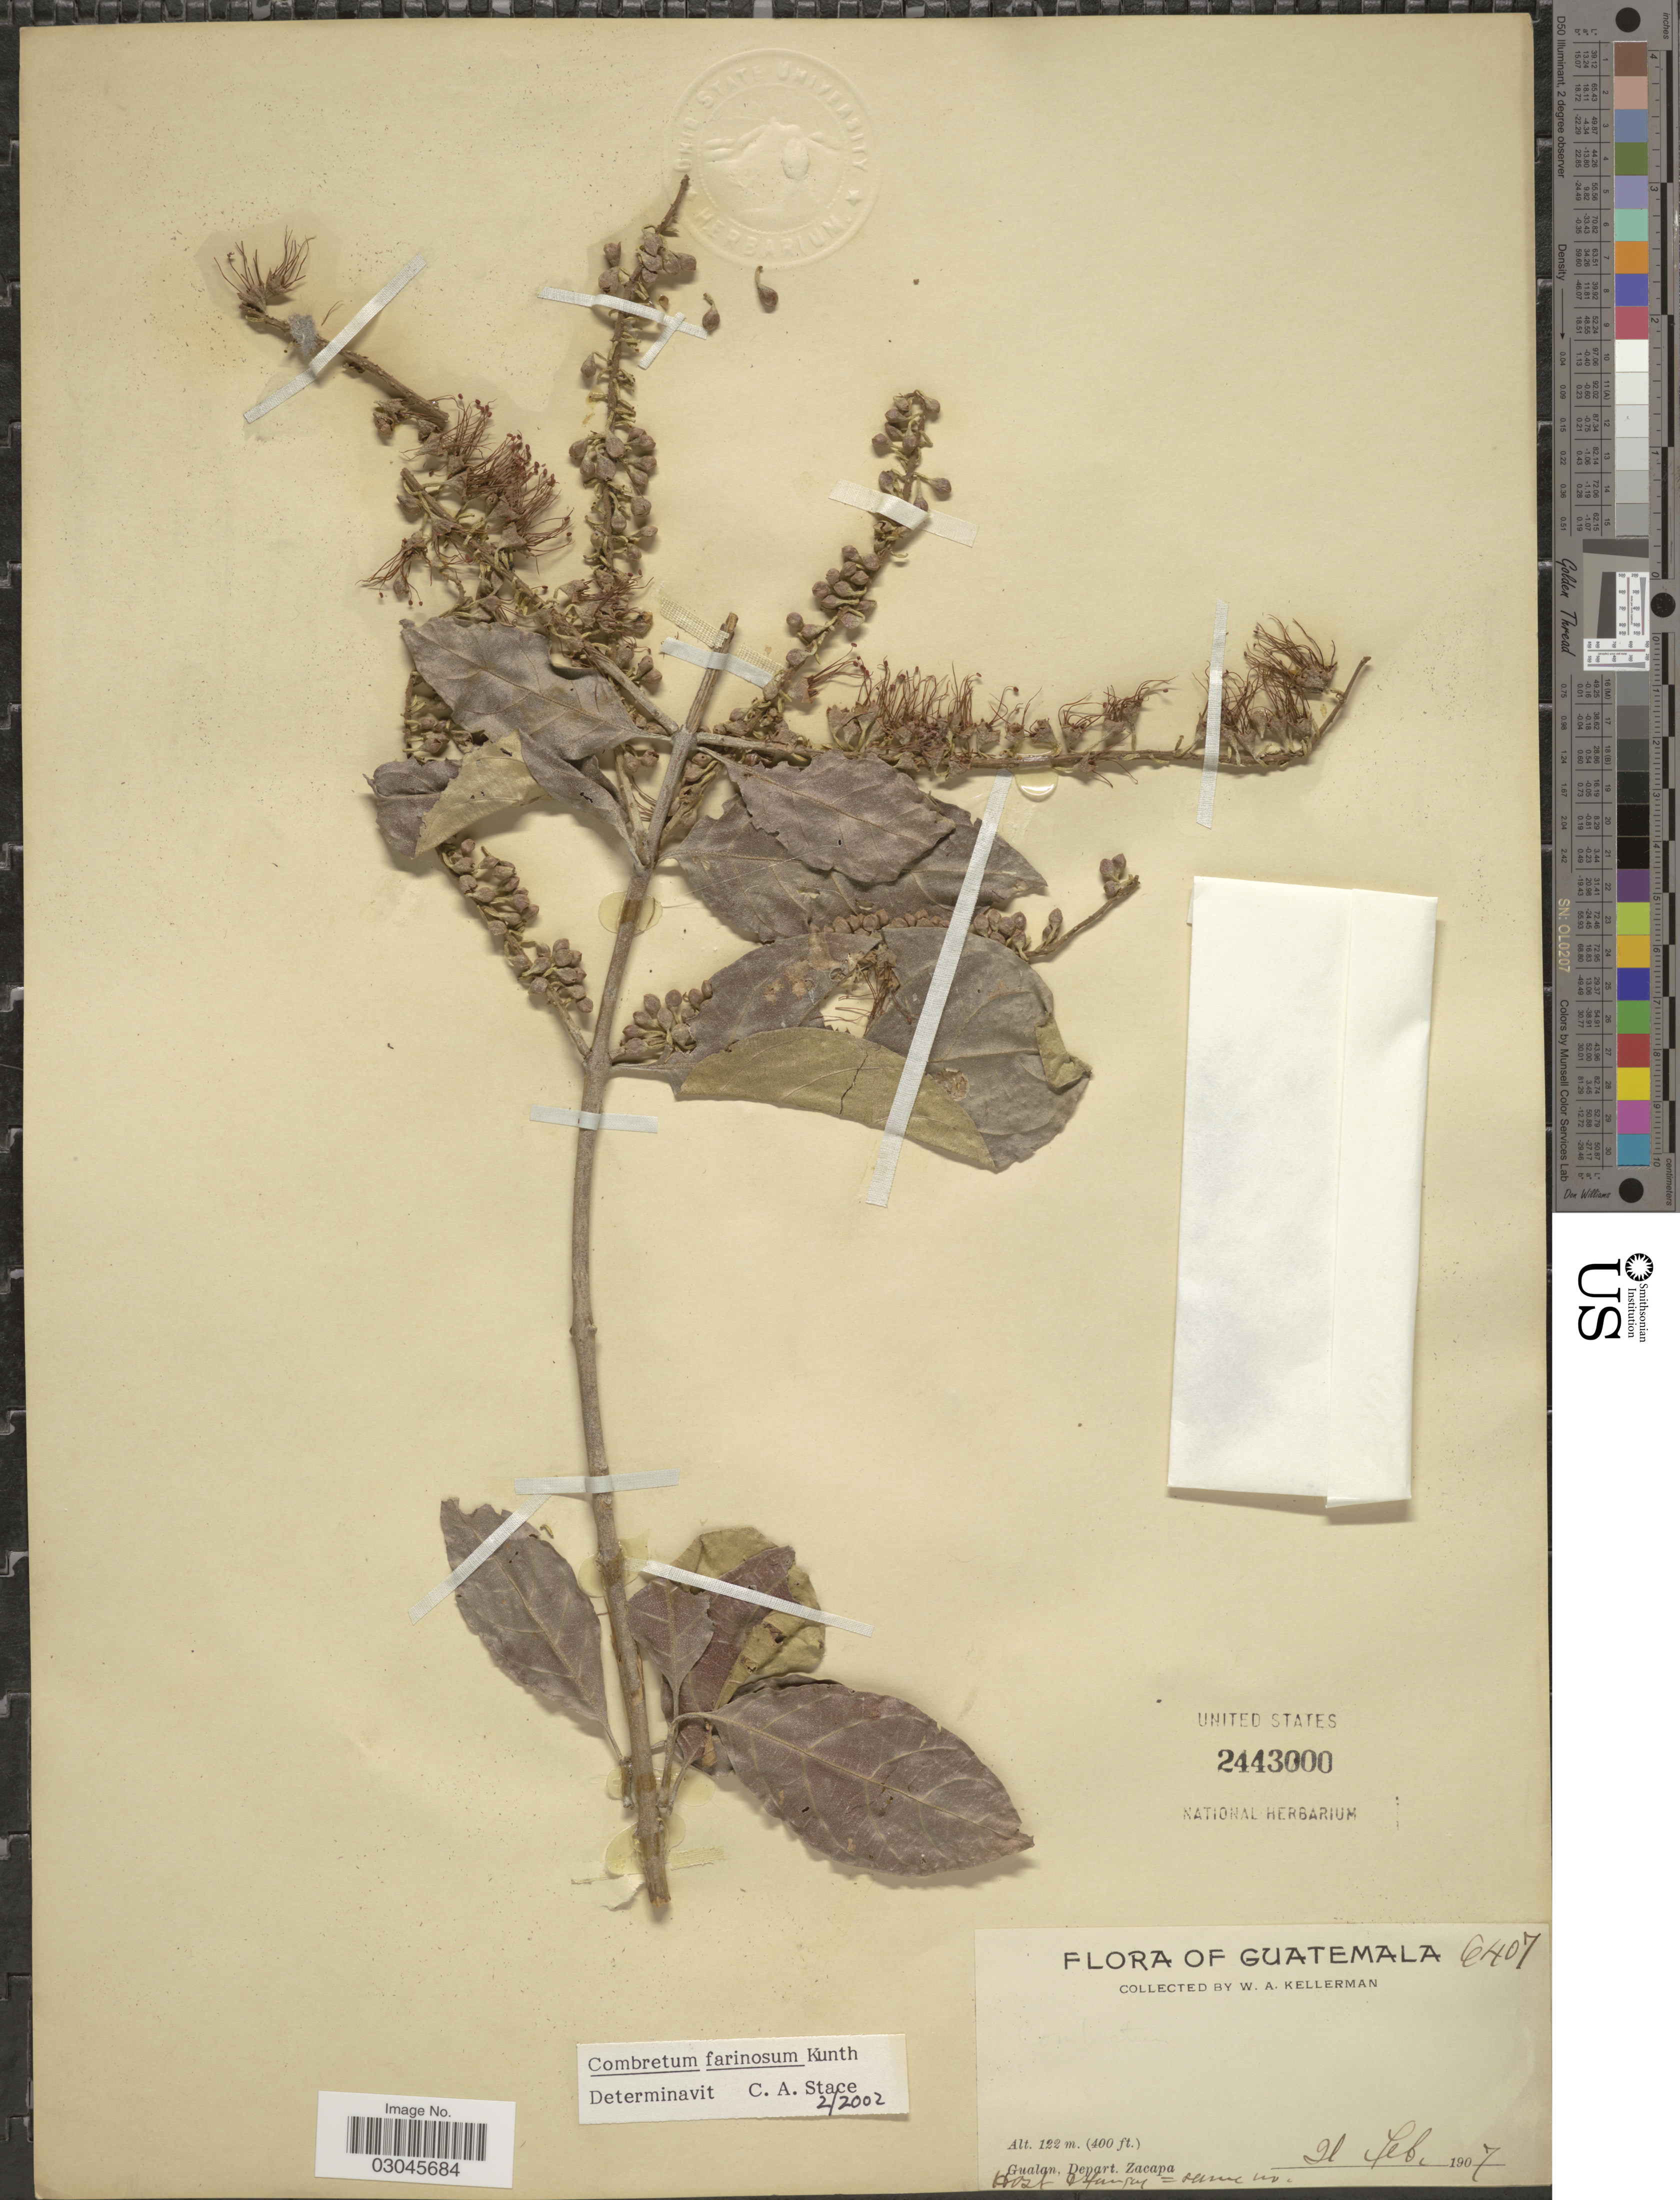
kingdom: Plantae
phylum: Tracheophyta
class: Magnoliopsida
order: Myrtales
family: Combretaceae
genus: Combretum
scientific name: Combretum farinosum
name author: Kunth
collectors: W. Kellerman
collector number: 6407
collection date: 1907-02-21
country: Guatemala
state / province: Zacapa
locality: Gualan, Depart. Zacapa.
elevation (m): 122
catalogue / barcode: US 2443000